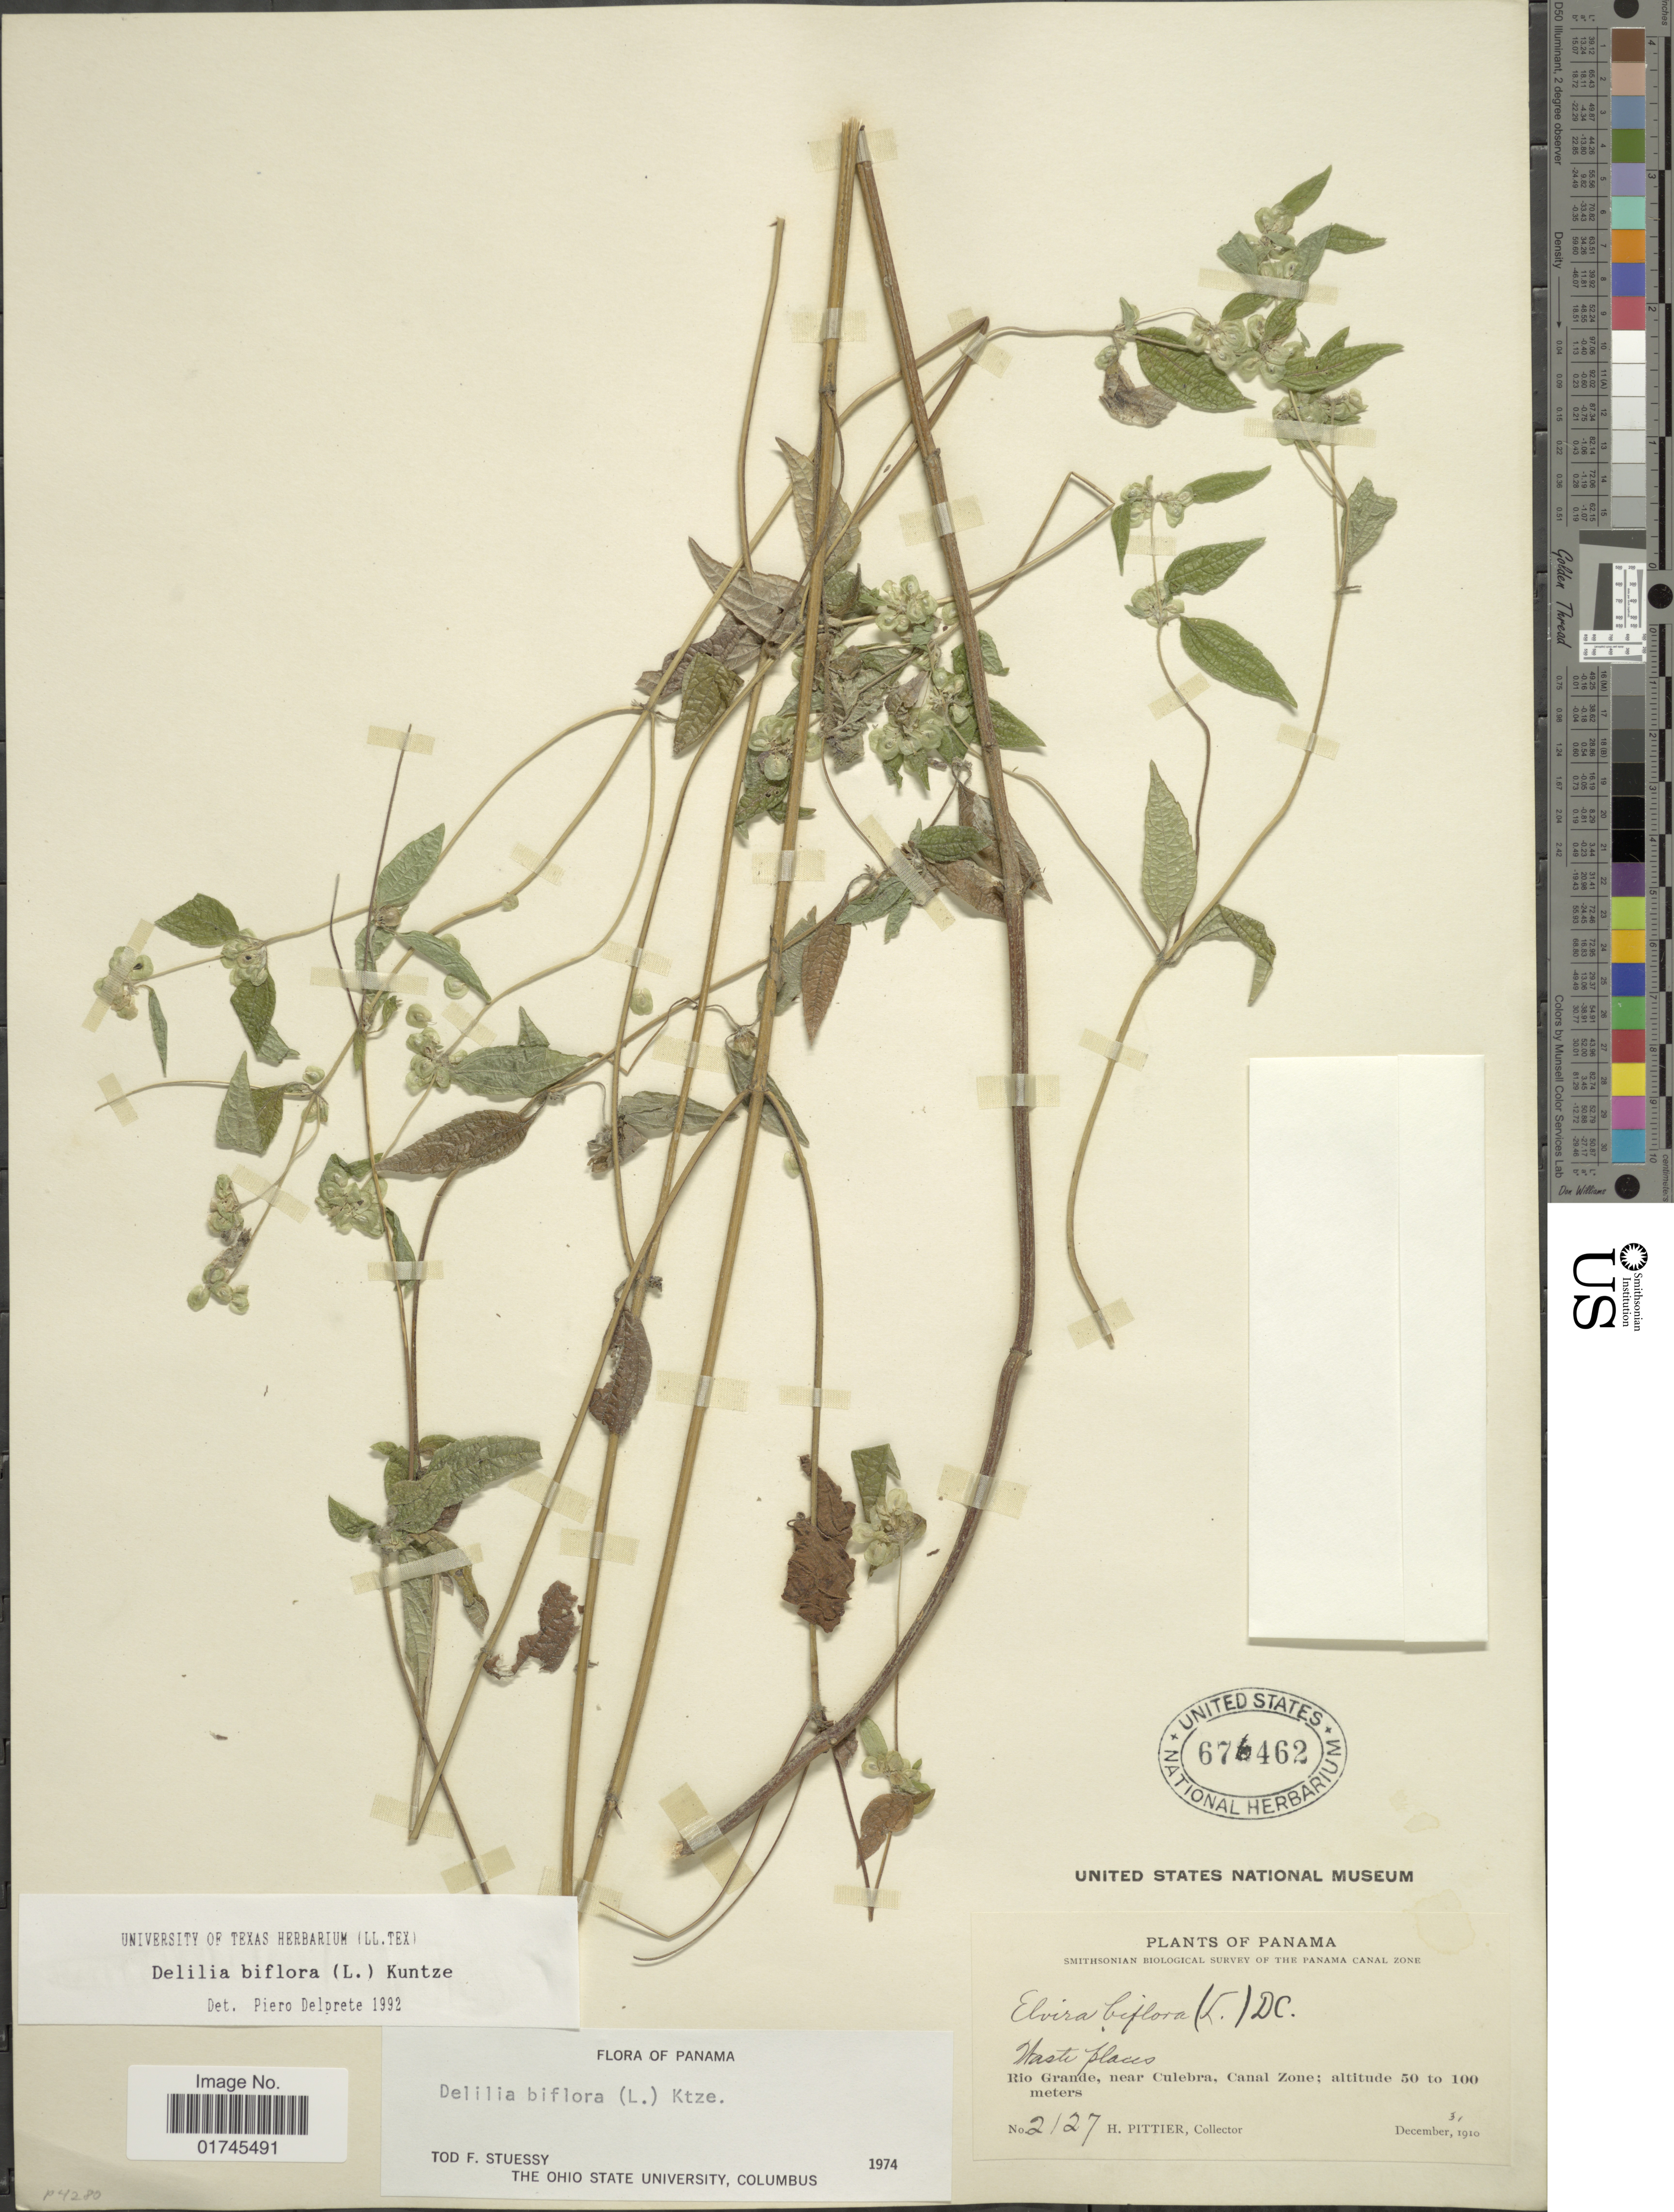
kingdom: Plantae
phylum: Tracheophyta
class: Magnoliopsida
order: Asterales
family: Asteraceae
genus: Delilia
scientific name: Delilia biflora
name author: (L.) Kuntze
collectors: P. C. Standley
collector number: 2127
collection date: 1910-12-31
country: Panama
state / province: Colón / Panamá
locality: Waste places, Rio Grande, near Culebra, Canal Zone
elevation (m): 50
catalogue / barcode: US 676462